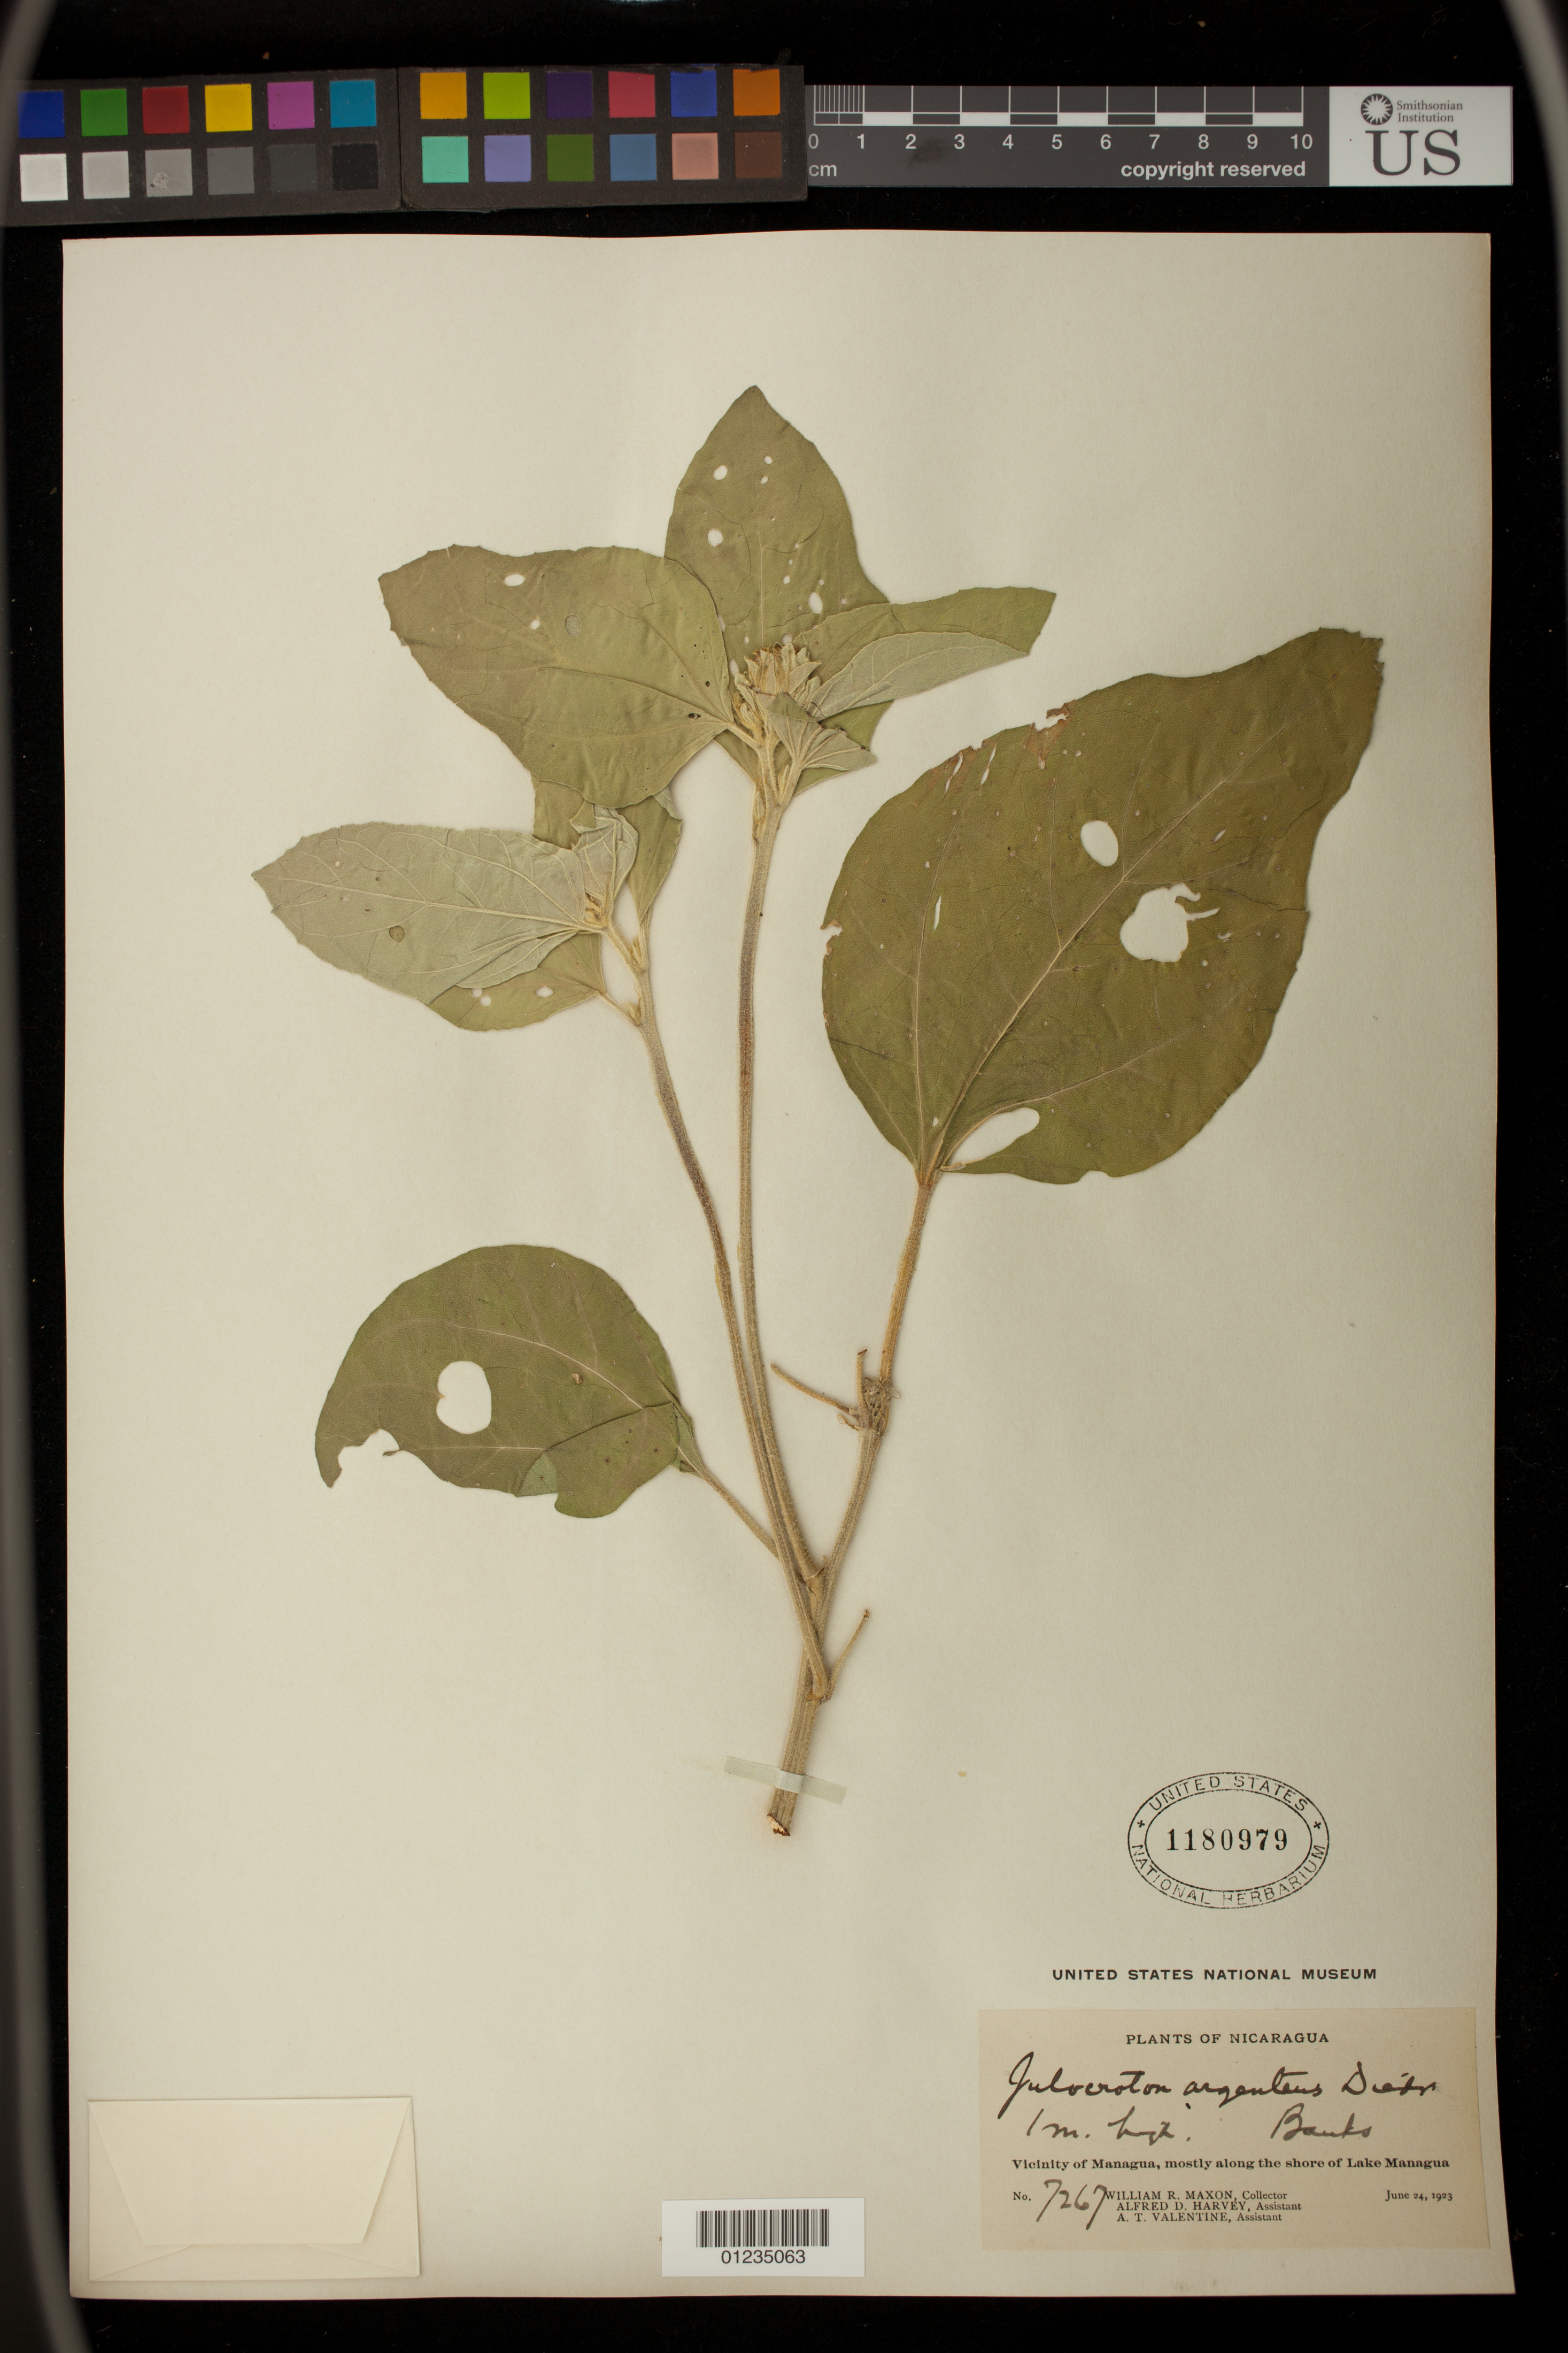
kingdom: Plantae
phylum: Tracheophyta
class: Magnoliopsida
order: Malpighiales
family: Euphorbiaceae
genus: Julocroton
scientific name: Julocroton argenteus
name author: (L.) Didr.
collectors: W. R. Maxon, A. D. Harvey & A. Valentine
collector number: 7267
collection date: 1923-06-24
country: Nicaragua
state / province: Managua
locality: Vicinity of Managua, mostly along the shore of Lake Managua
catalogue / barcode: US 1180979